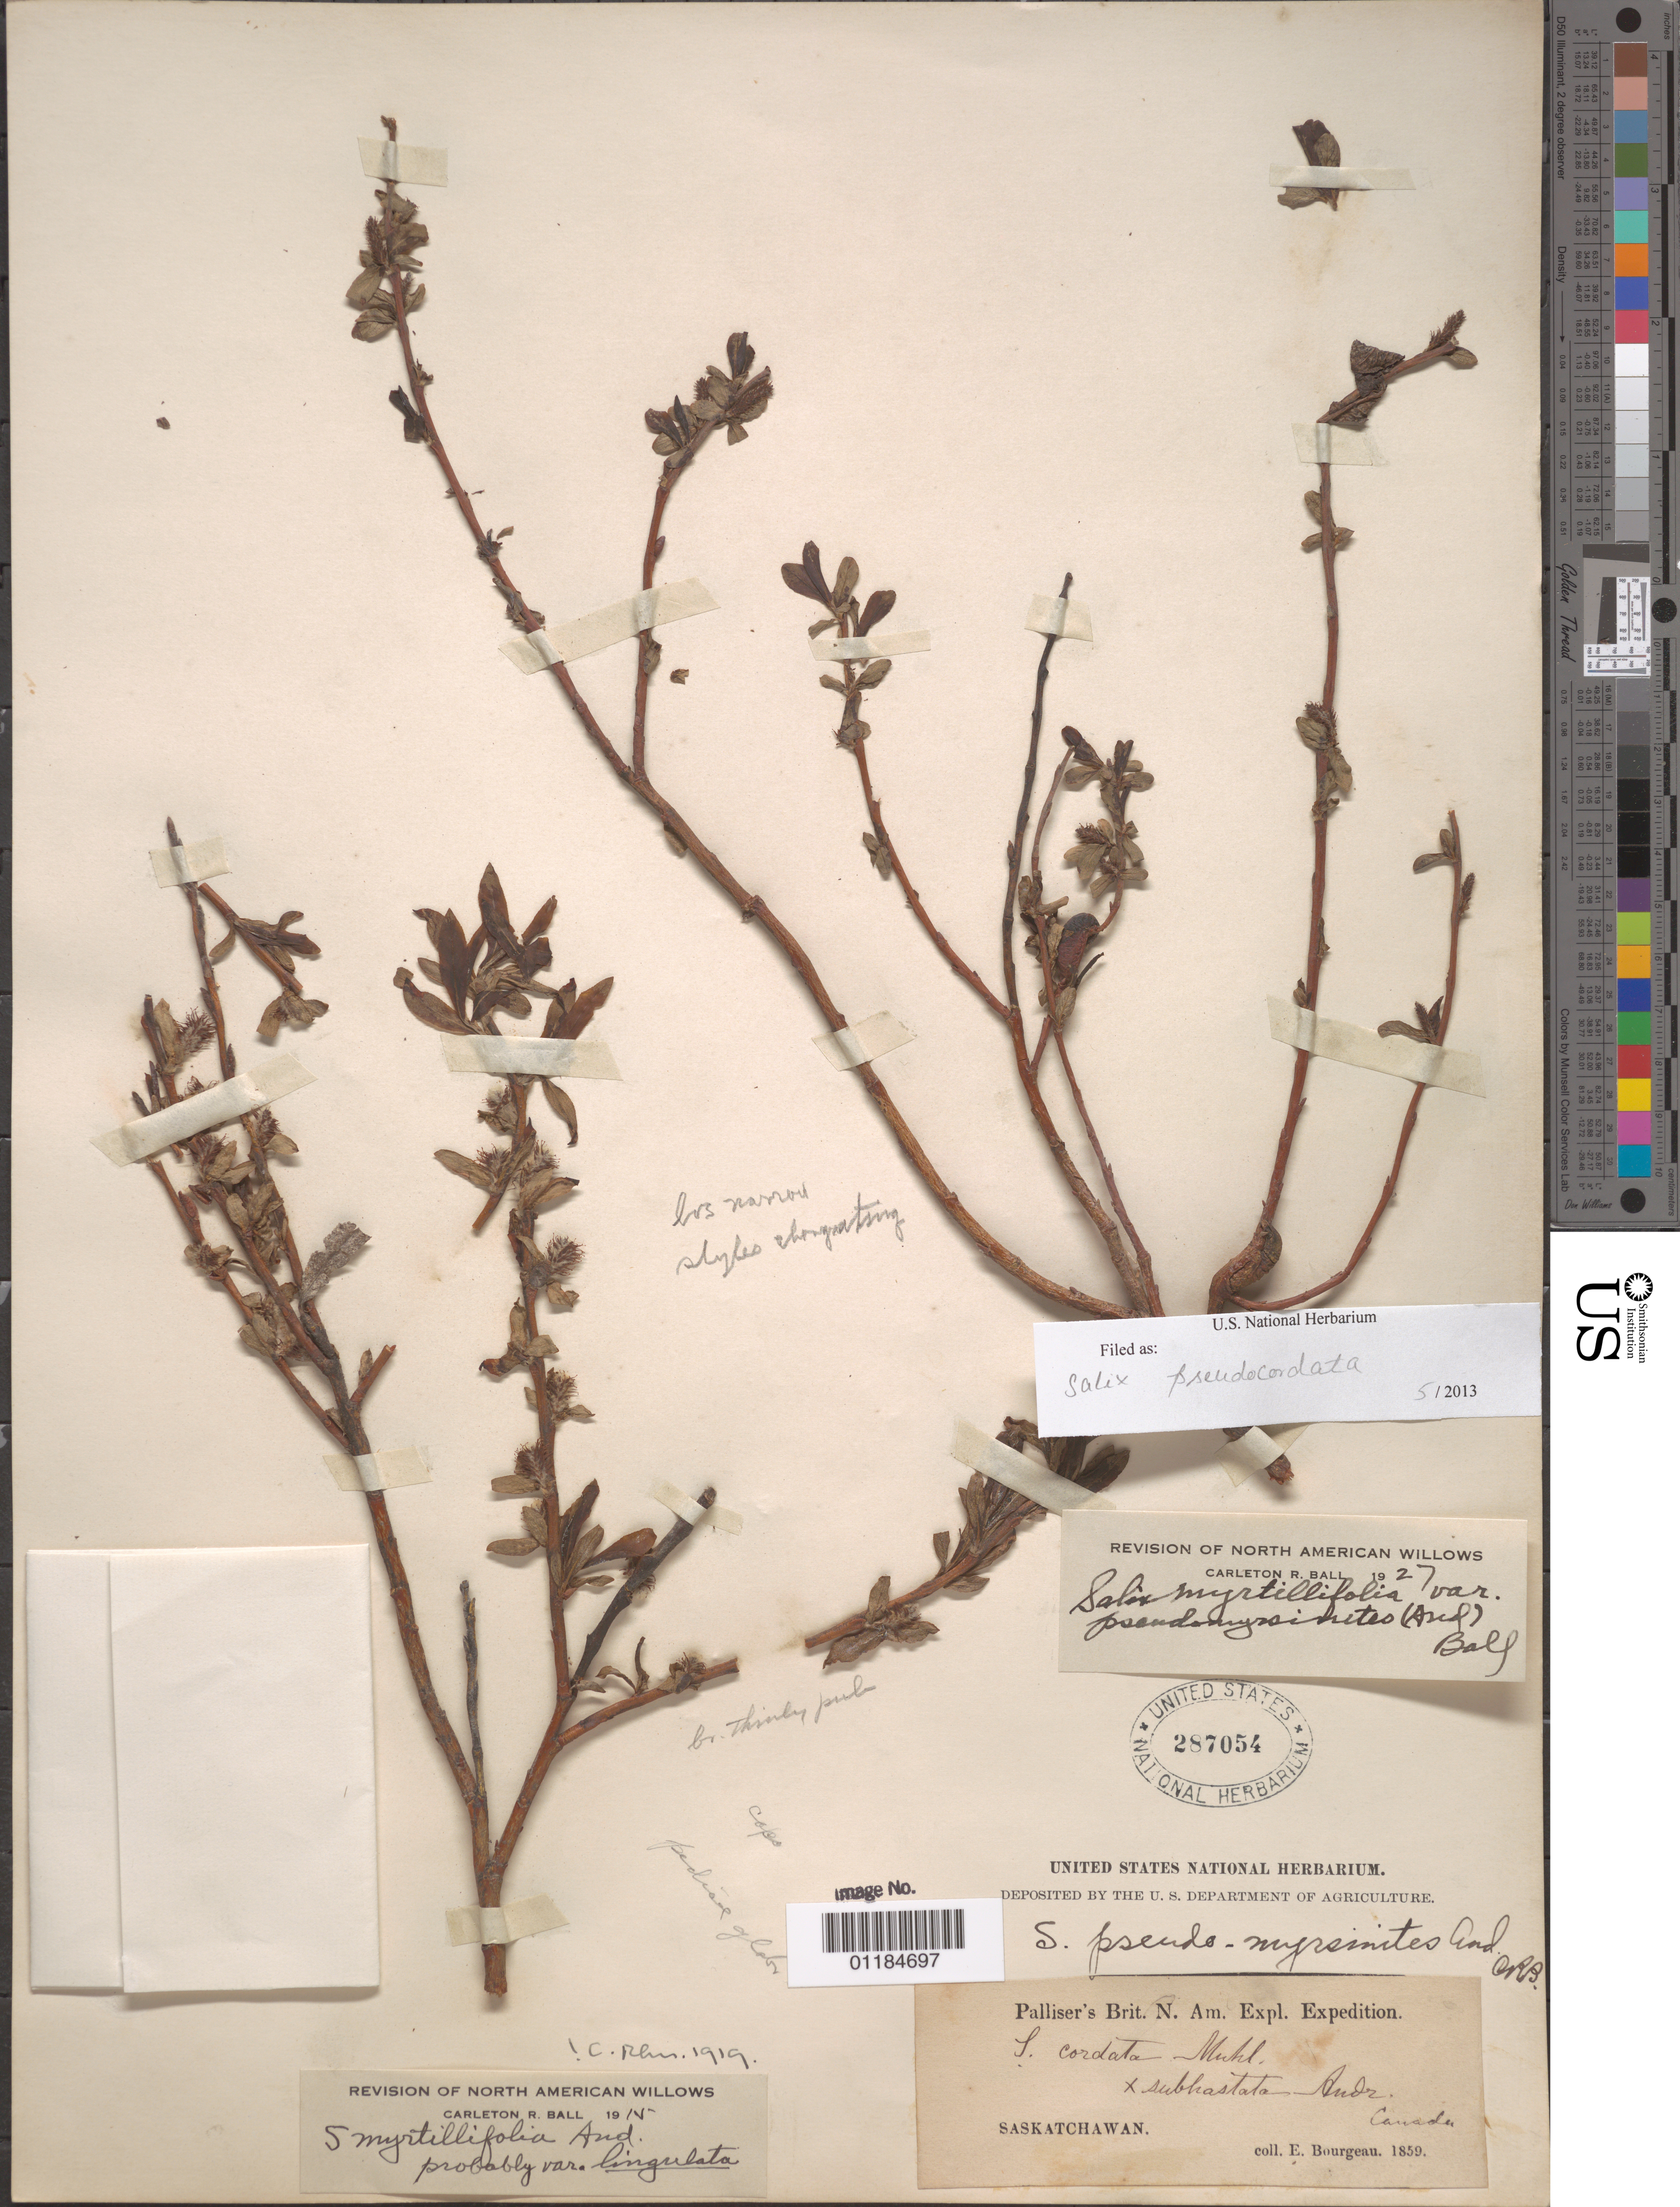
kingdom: Plantae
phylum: Tracheophyta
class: Magnoliopsida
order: Malpighiales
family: Salicaceae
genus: Salix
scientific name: Salix pseudocordata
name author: (Andersson) Andersson ex Rydb.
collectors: E. Bourgeau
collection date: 1859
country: Canada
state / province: Saskatchewan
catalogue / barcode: US 287054